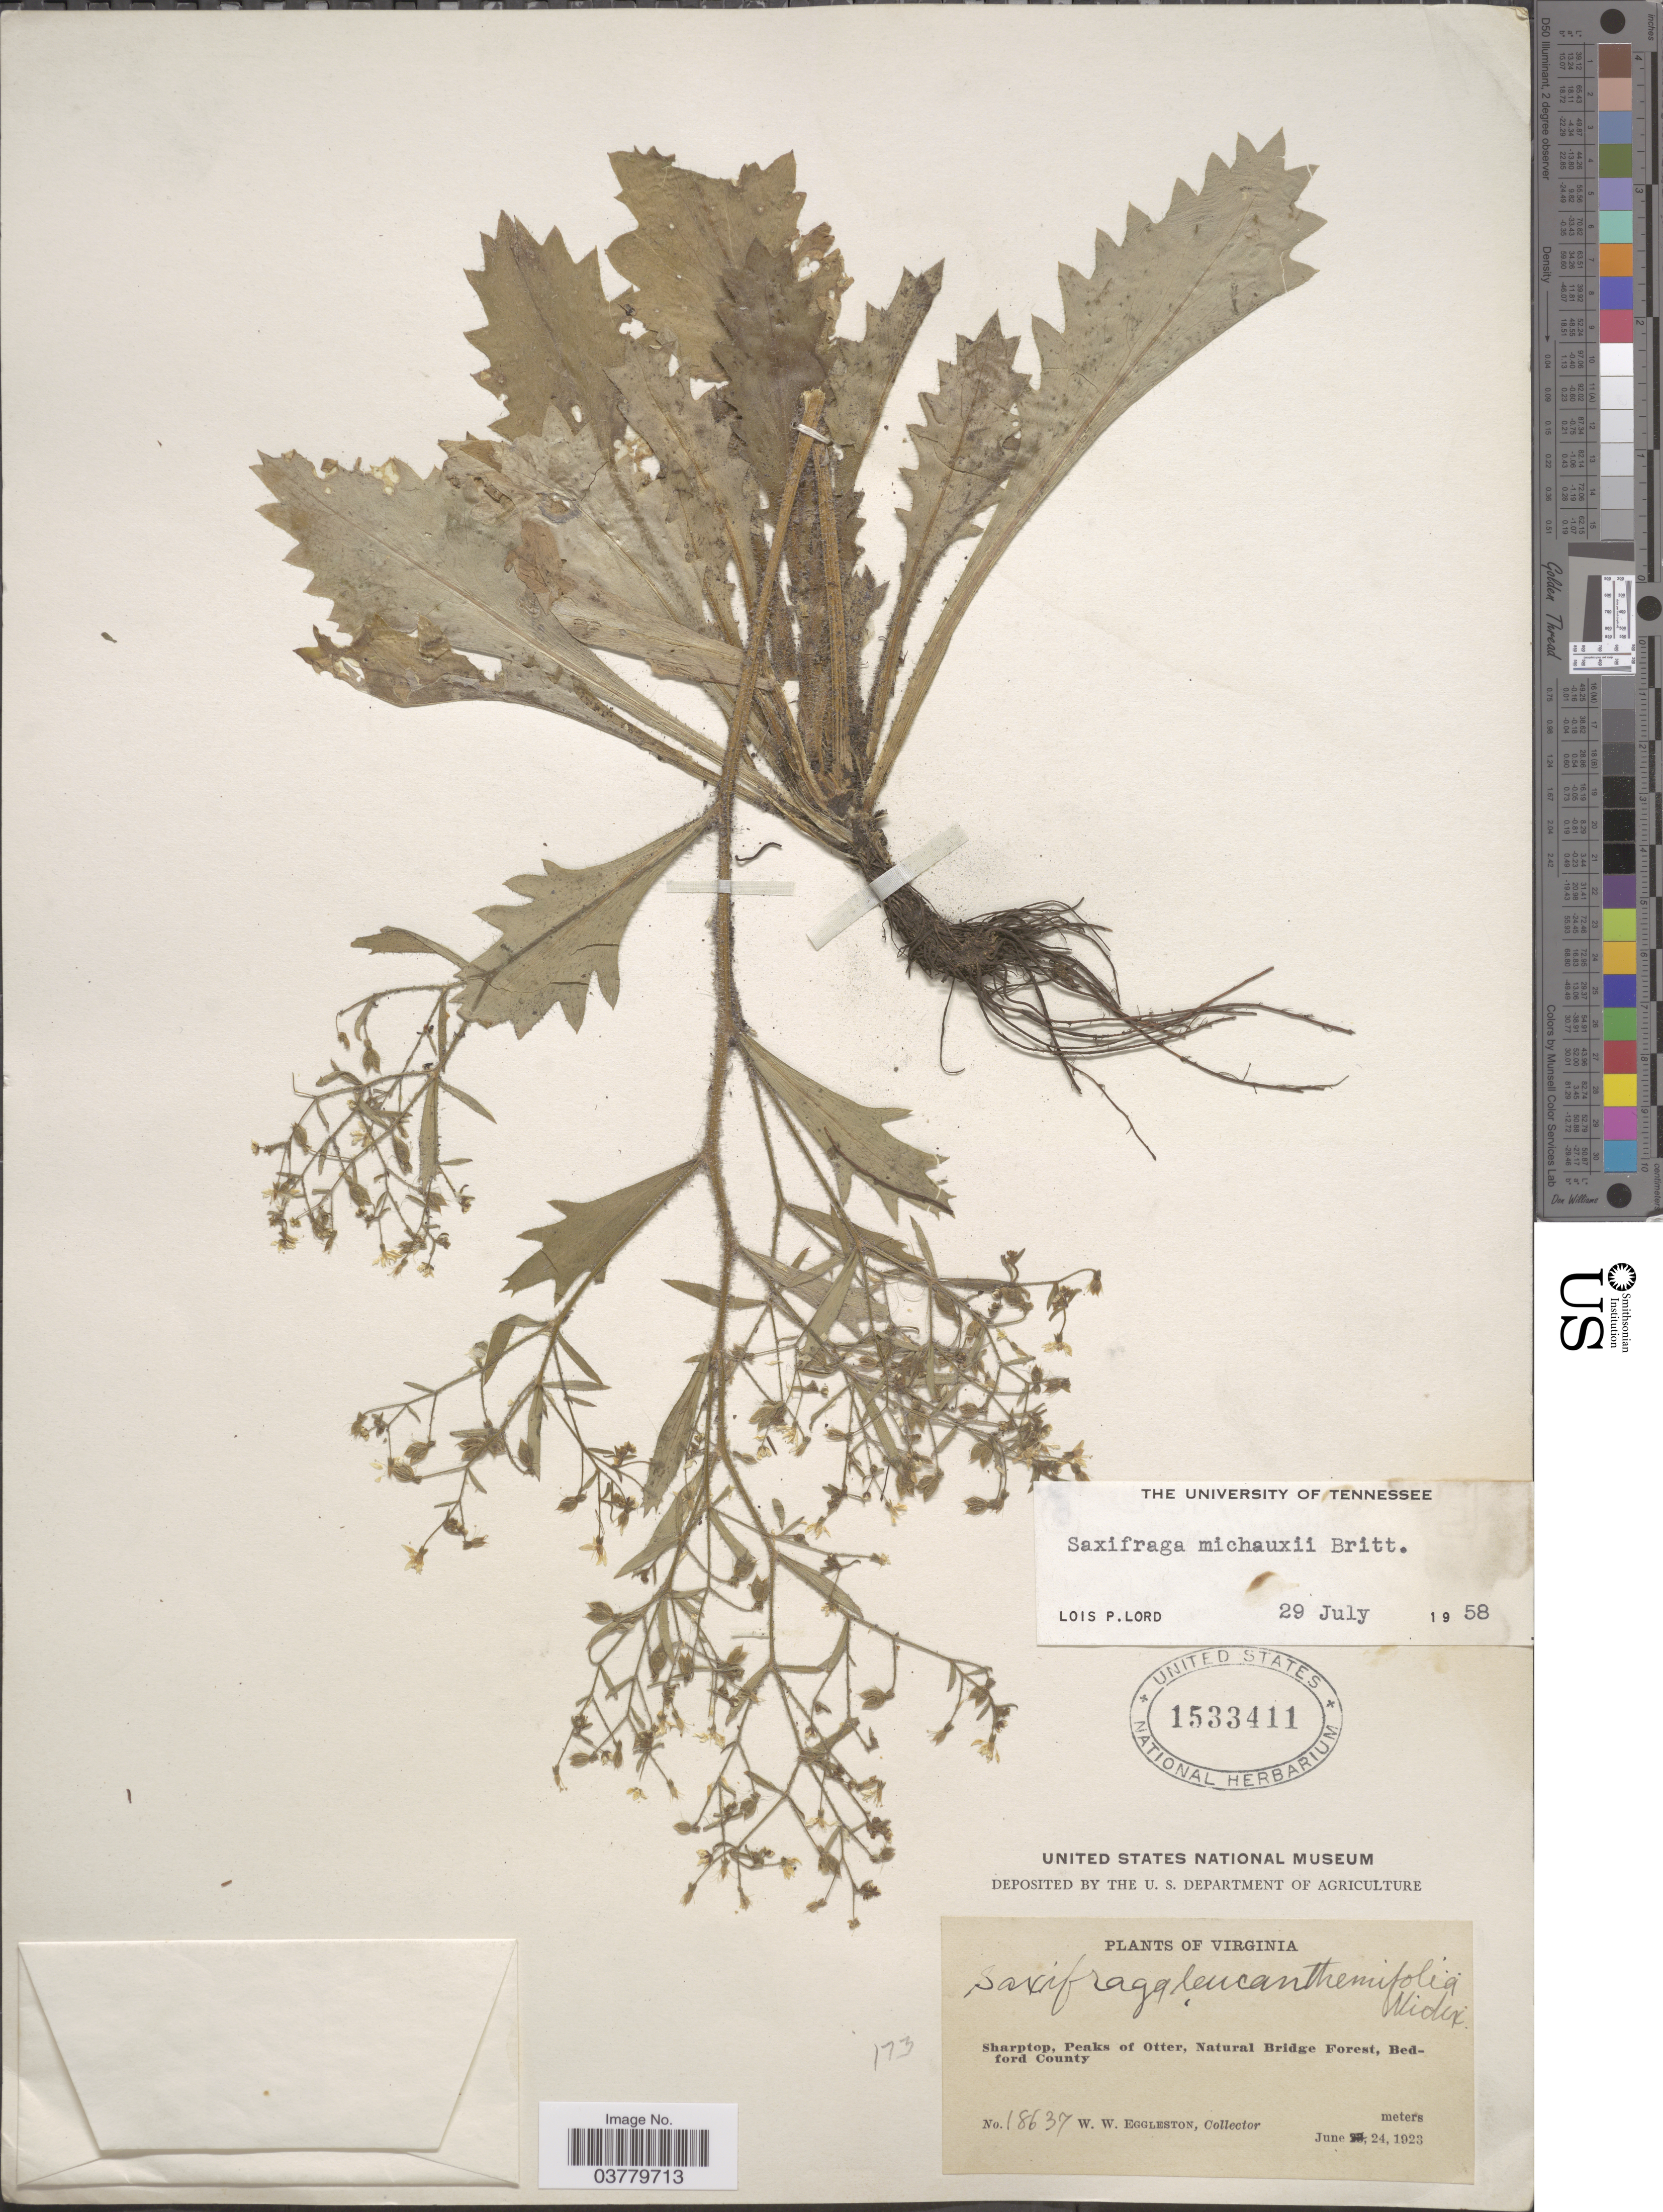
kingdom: Plantae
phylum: Tracheophyta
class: Magnoliopsida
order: Saxifragales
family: Saxifragaceae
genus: Micranthes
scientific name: Micranthes petiolaris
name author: (Raf.) Bush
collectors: W. W. Eggleston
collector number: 18637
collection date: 1923-06-24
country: United States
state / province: Virginia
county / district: Bedford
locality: Sharptop, Peaks of Otter, Natural Bridge Forest, Bedford County.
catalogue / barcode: US 1533411